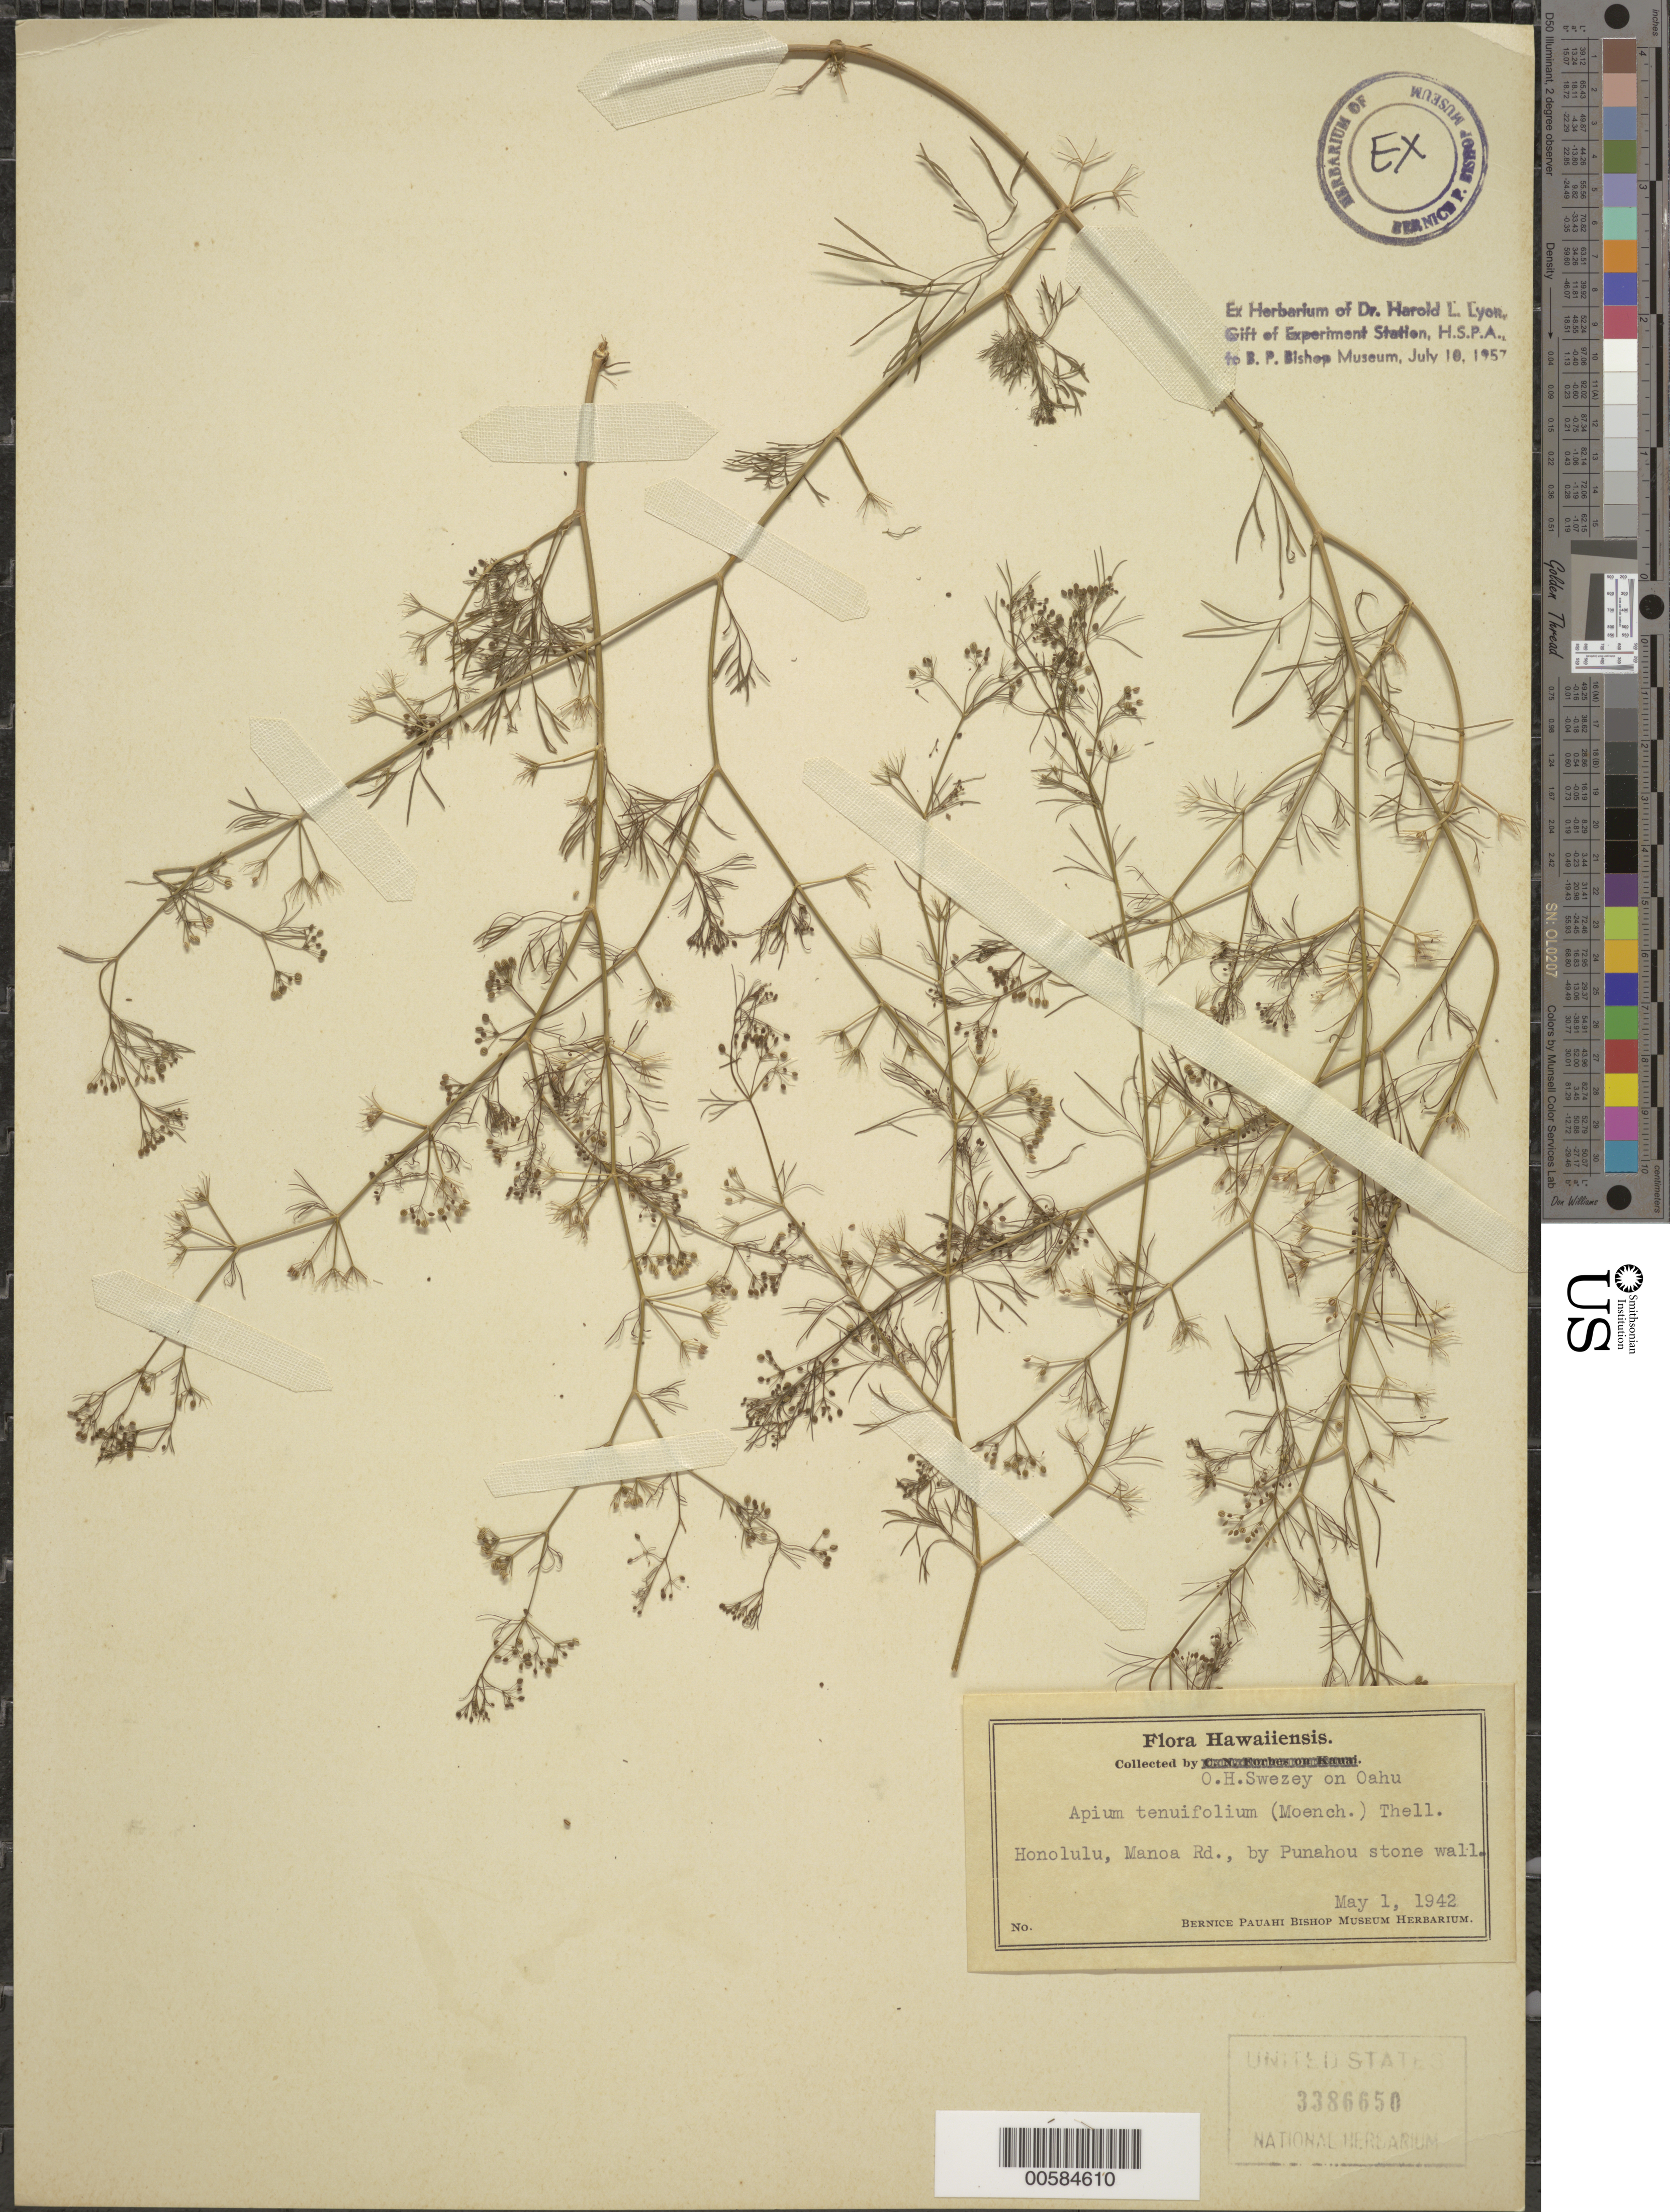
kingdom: Plantae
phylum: Tracheophyta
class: Magnoliopsida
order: Apiales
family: Apiaceae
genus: Cyclospermum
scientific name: Cyclospermum leptophyllum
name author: (Pers.) Sprague ex Britton & P. Wilson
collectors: O. H. Swezey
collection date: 1942-05-01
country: United States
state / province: Hawaii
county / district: Honolulu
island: Oahu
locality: Honolulu, Manoa Rd.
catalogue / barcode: US 3386650